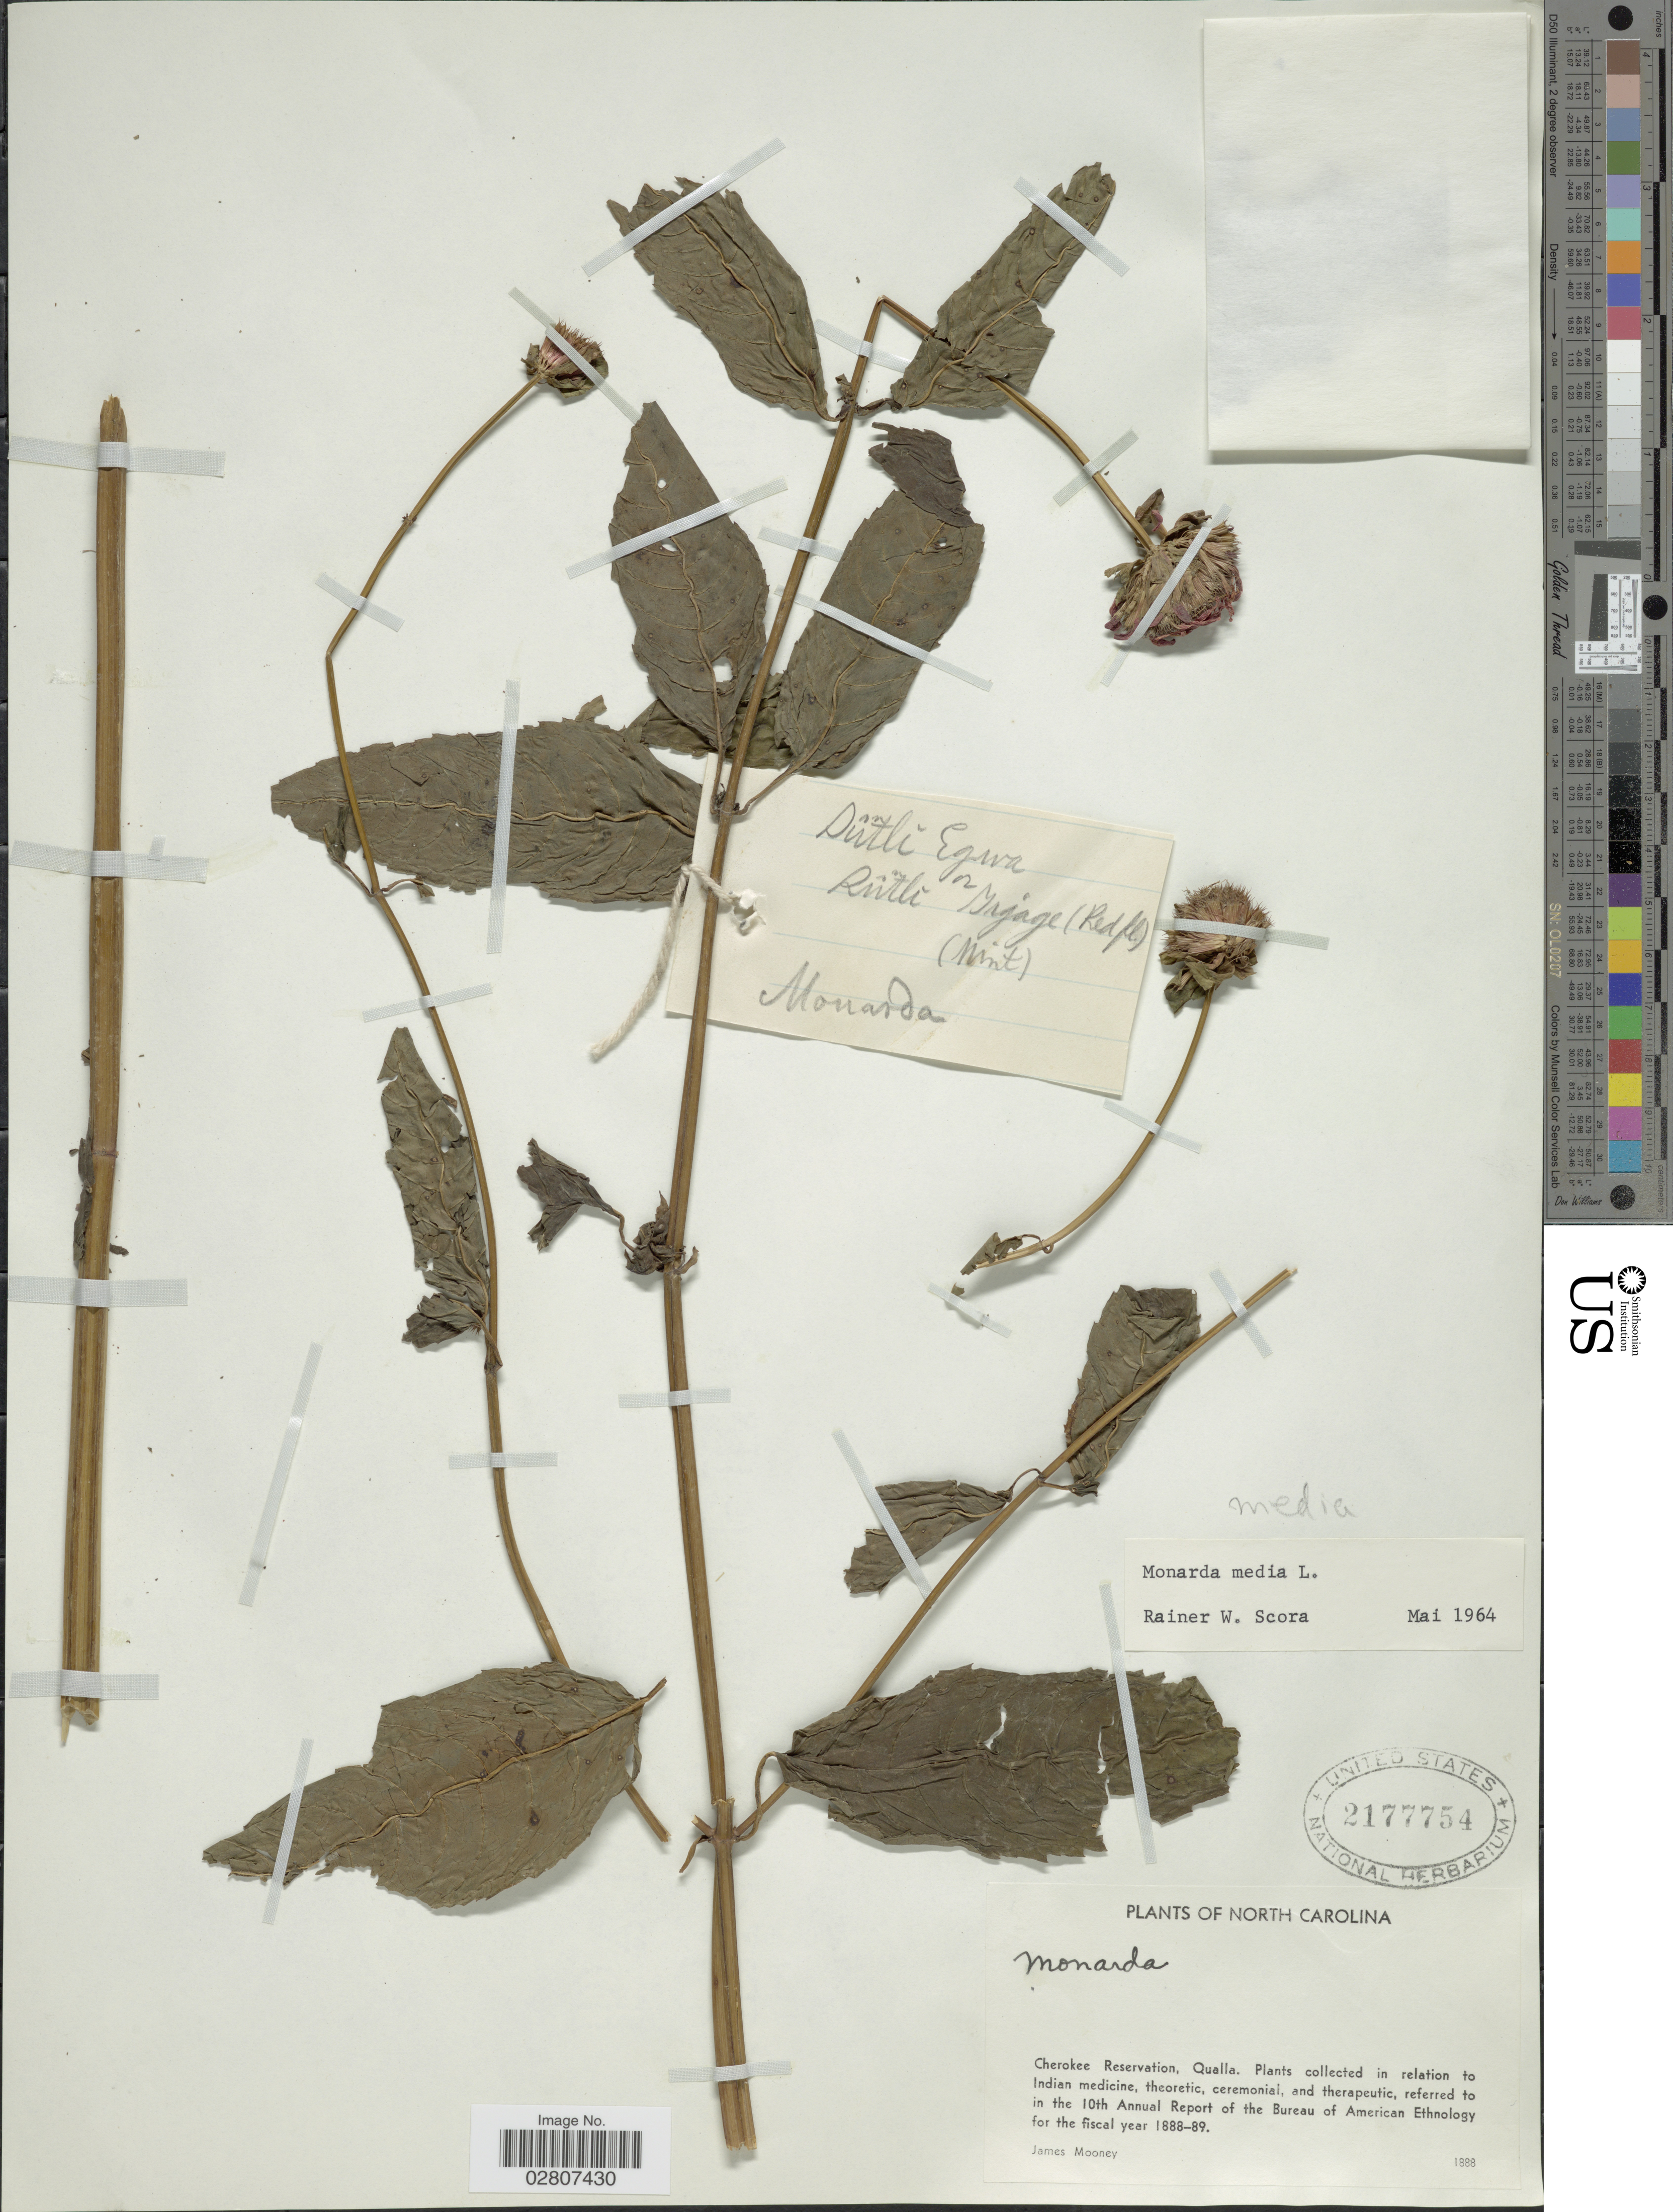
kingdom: Plantae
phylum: Tracheophyta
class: Magnoliopsida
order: Lamiales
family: Lamiaceae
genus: Monarda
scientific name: Monarda media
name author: Willd.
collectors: J. Mooney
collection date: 1888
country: United States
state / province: North Carolina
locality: Cherokee Reservation, Qualla.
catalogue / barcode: US 2177754